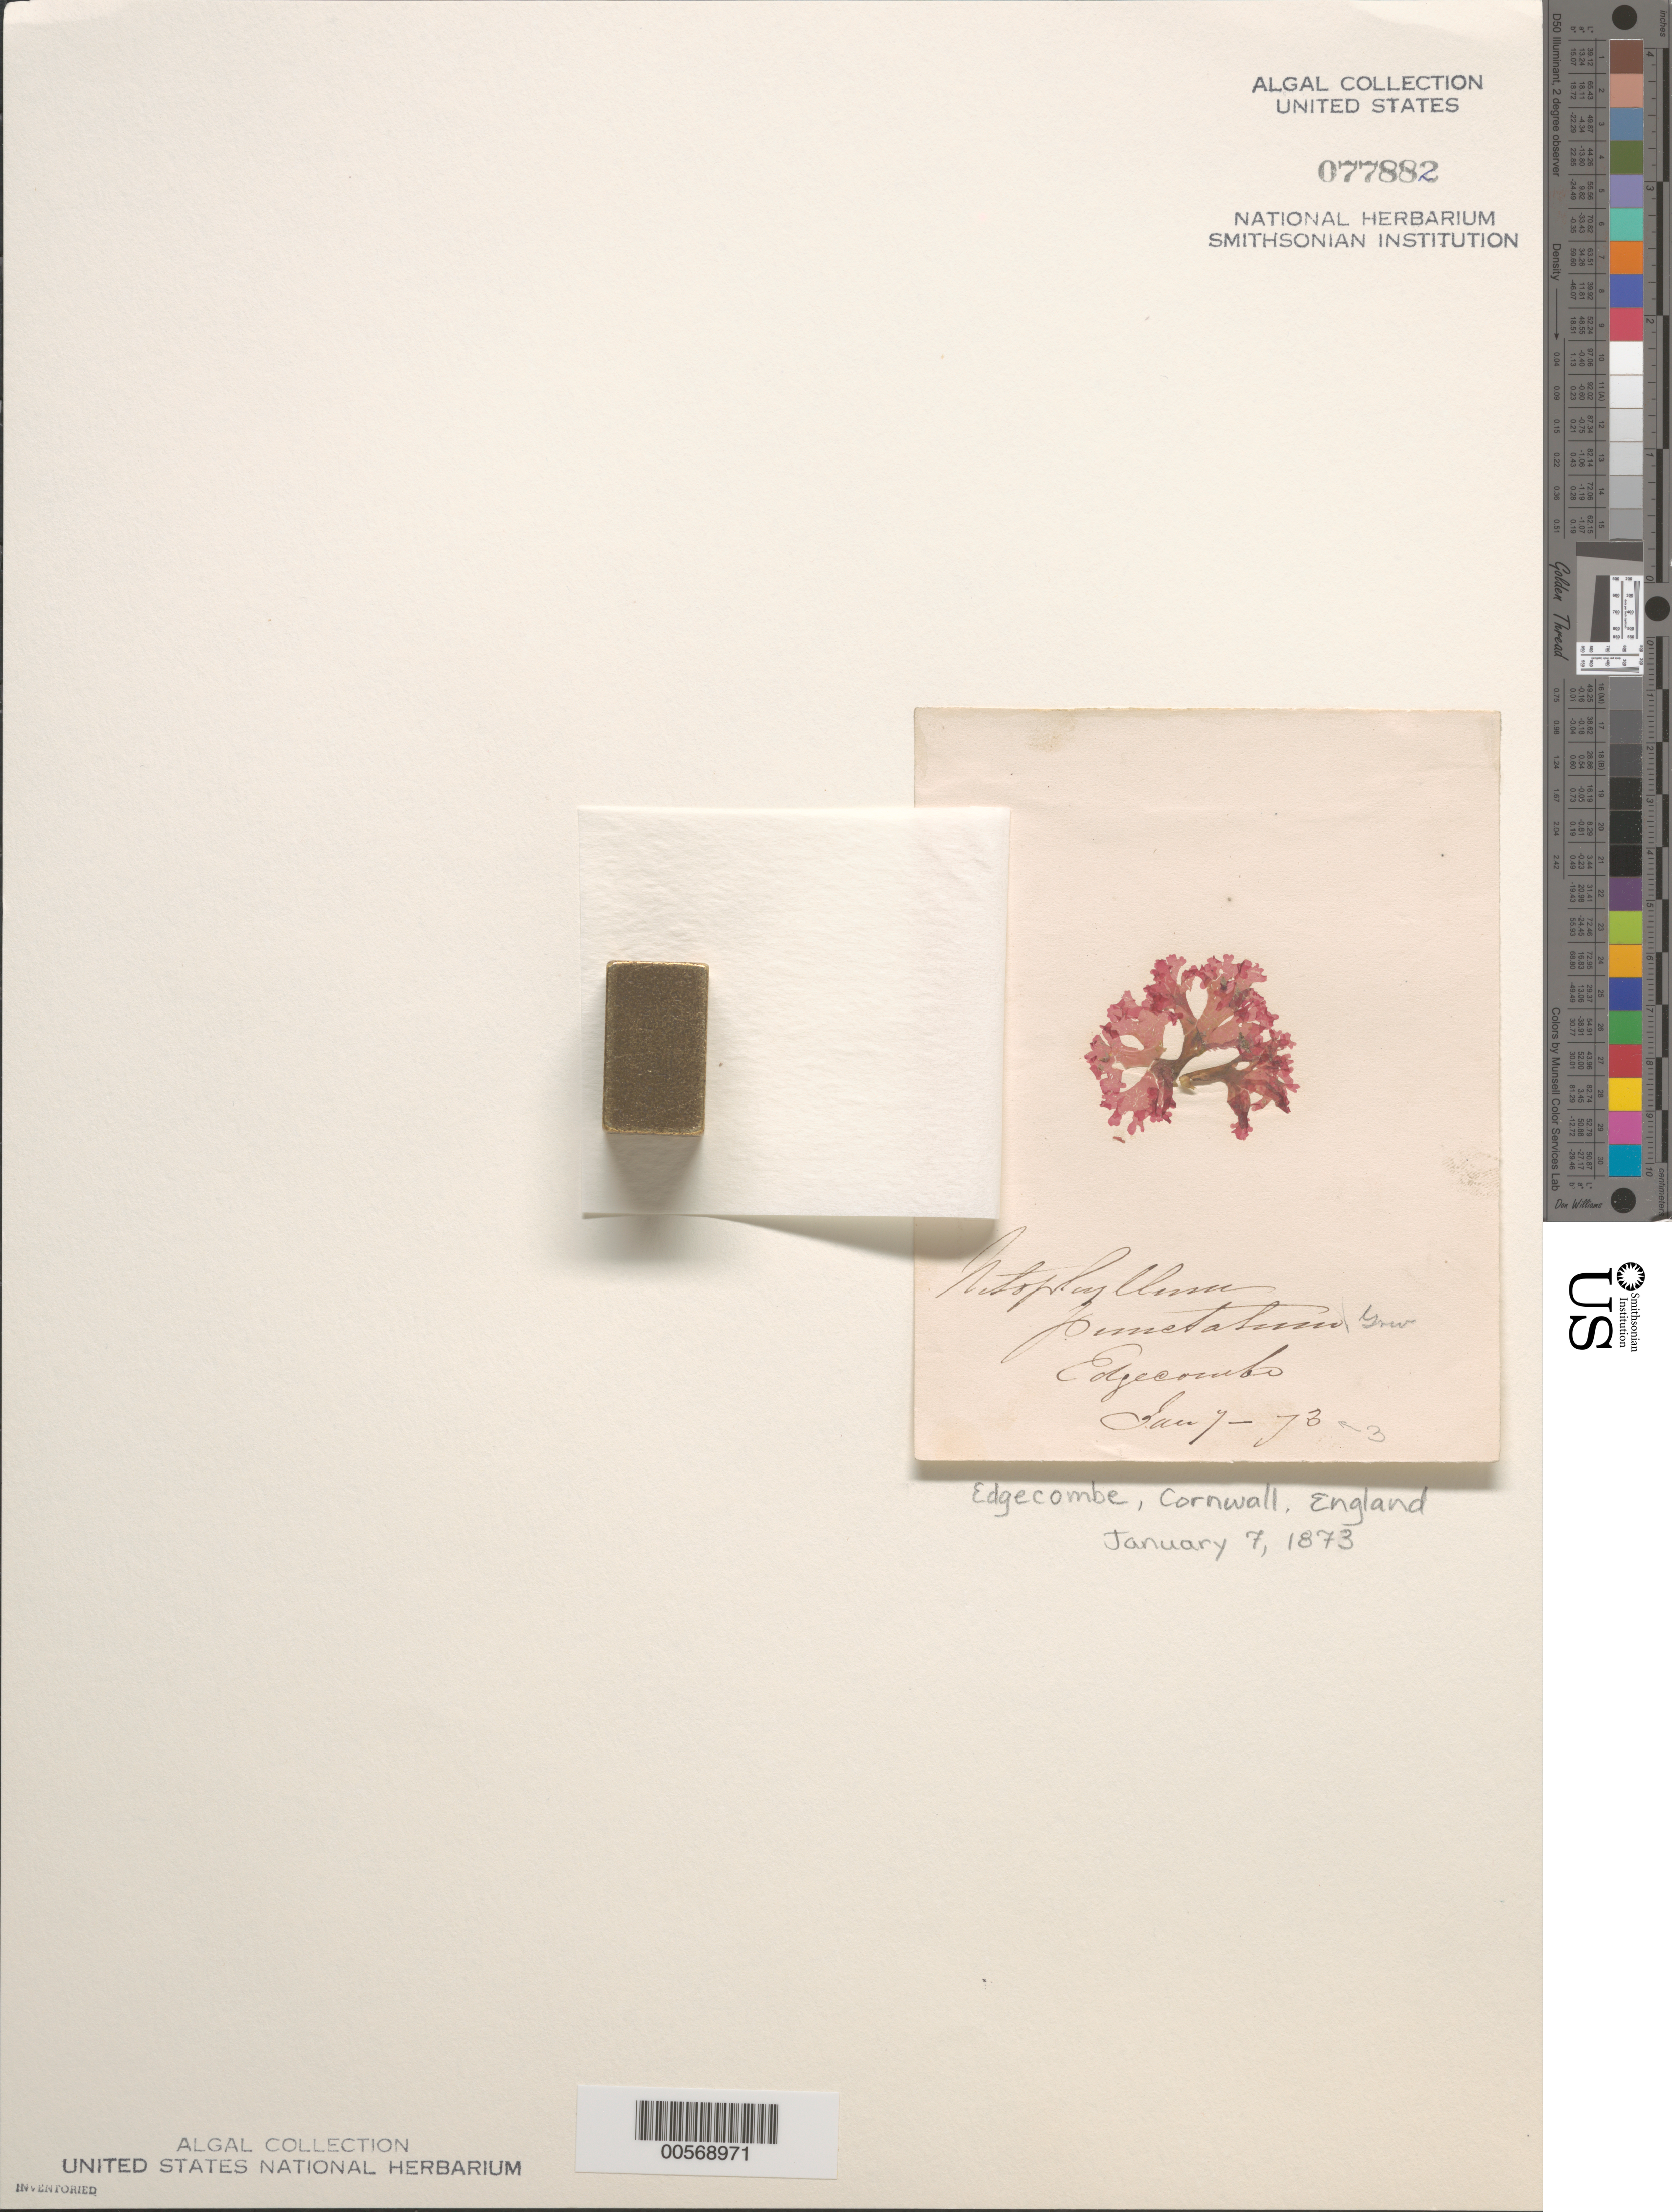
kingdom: Plantae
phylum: Rhodophyta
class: Florideophyceae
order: Ceramiales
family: Delesseriaceae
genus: Nitophyllum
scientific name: Nitophyllum punctatum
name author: (Stackh.) Grev.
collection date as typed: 07 Jan 1873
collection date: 1873-01-07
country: United Kingdom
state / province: England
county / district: Cornwall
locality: Edgecombe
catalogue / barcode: US 77882